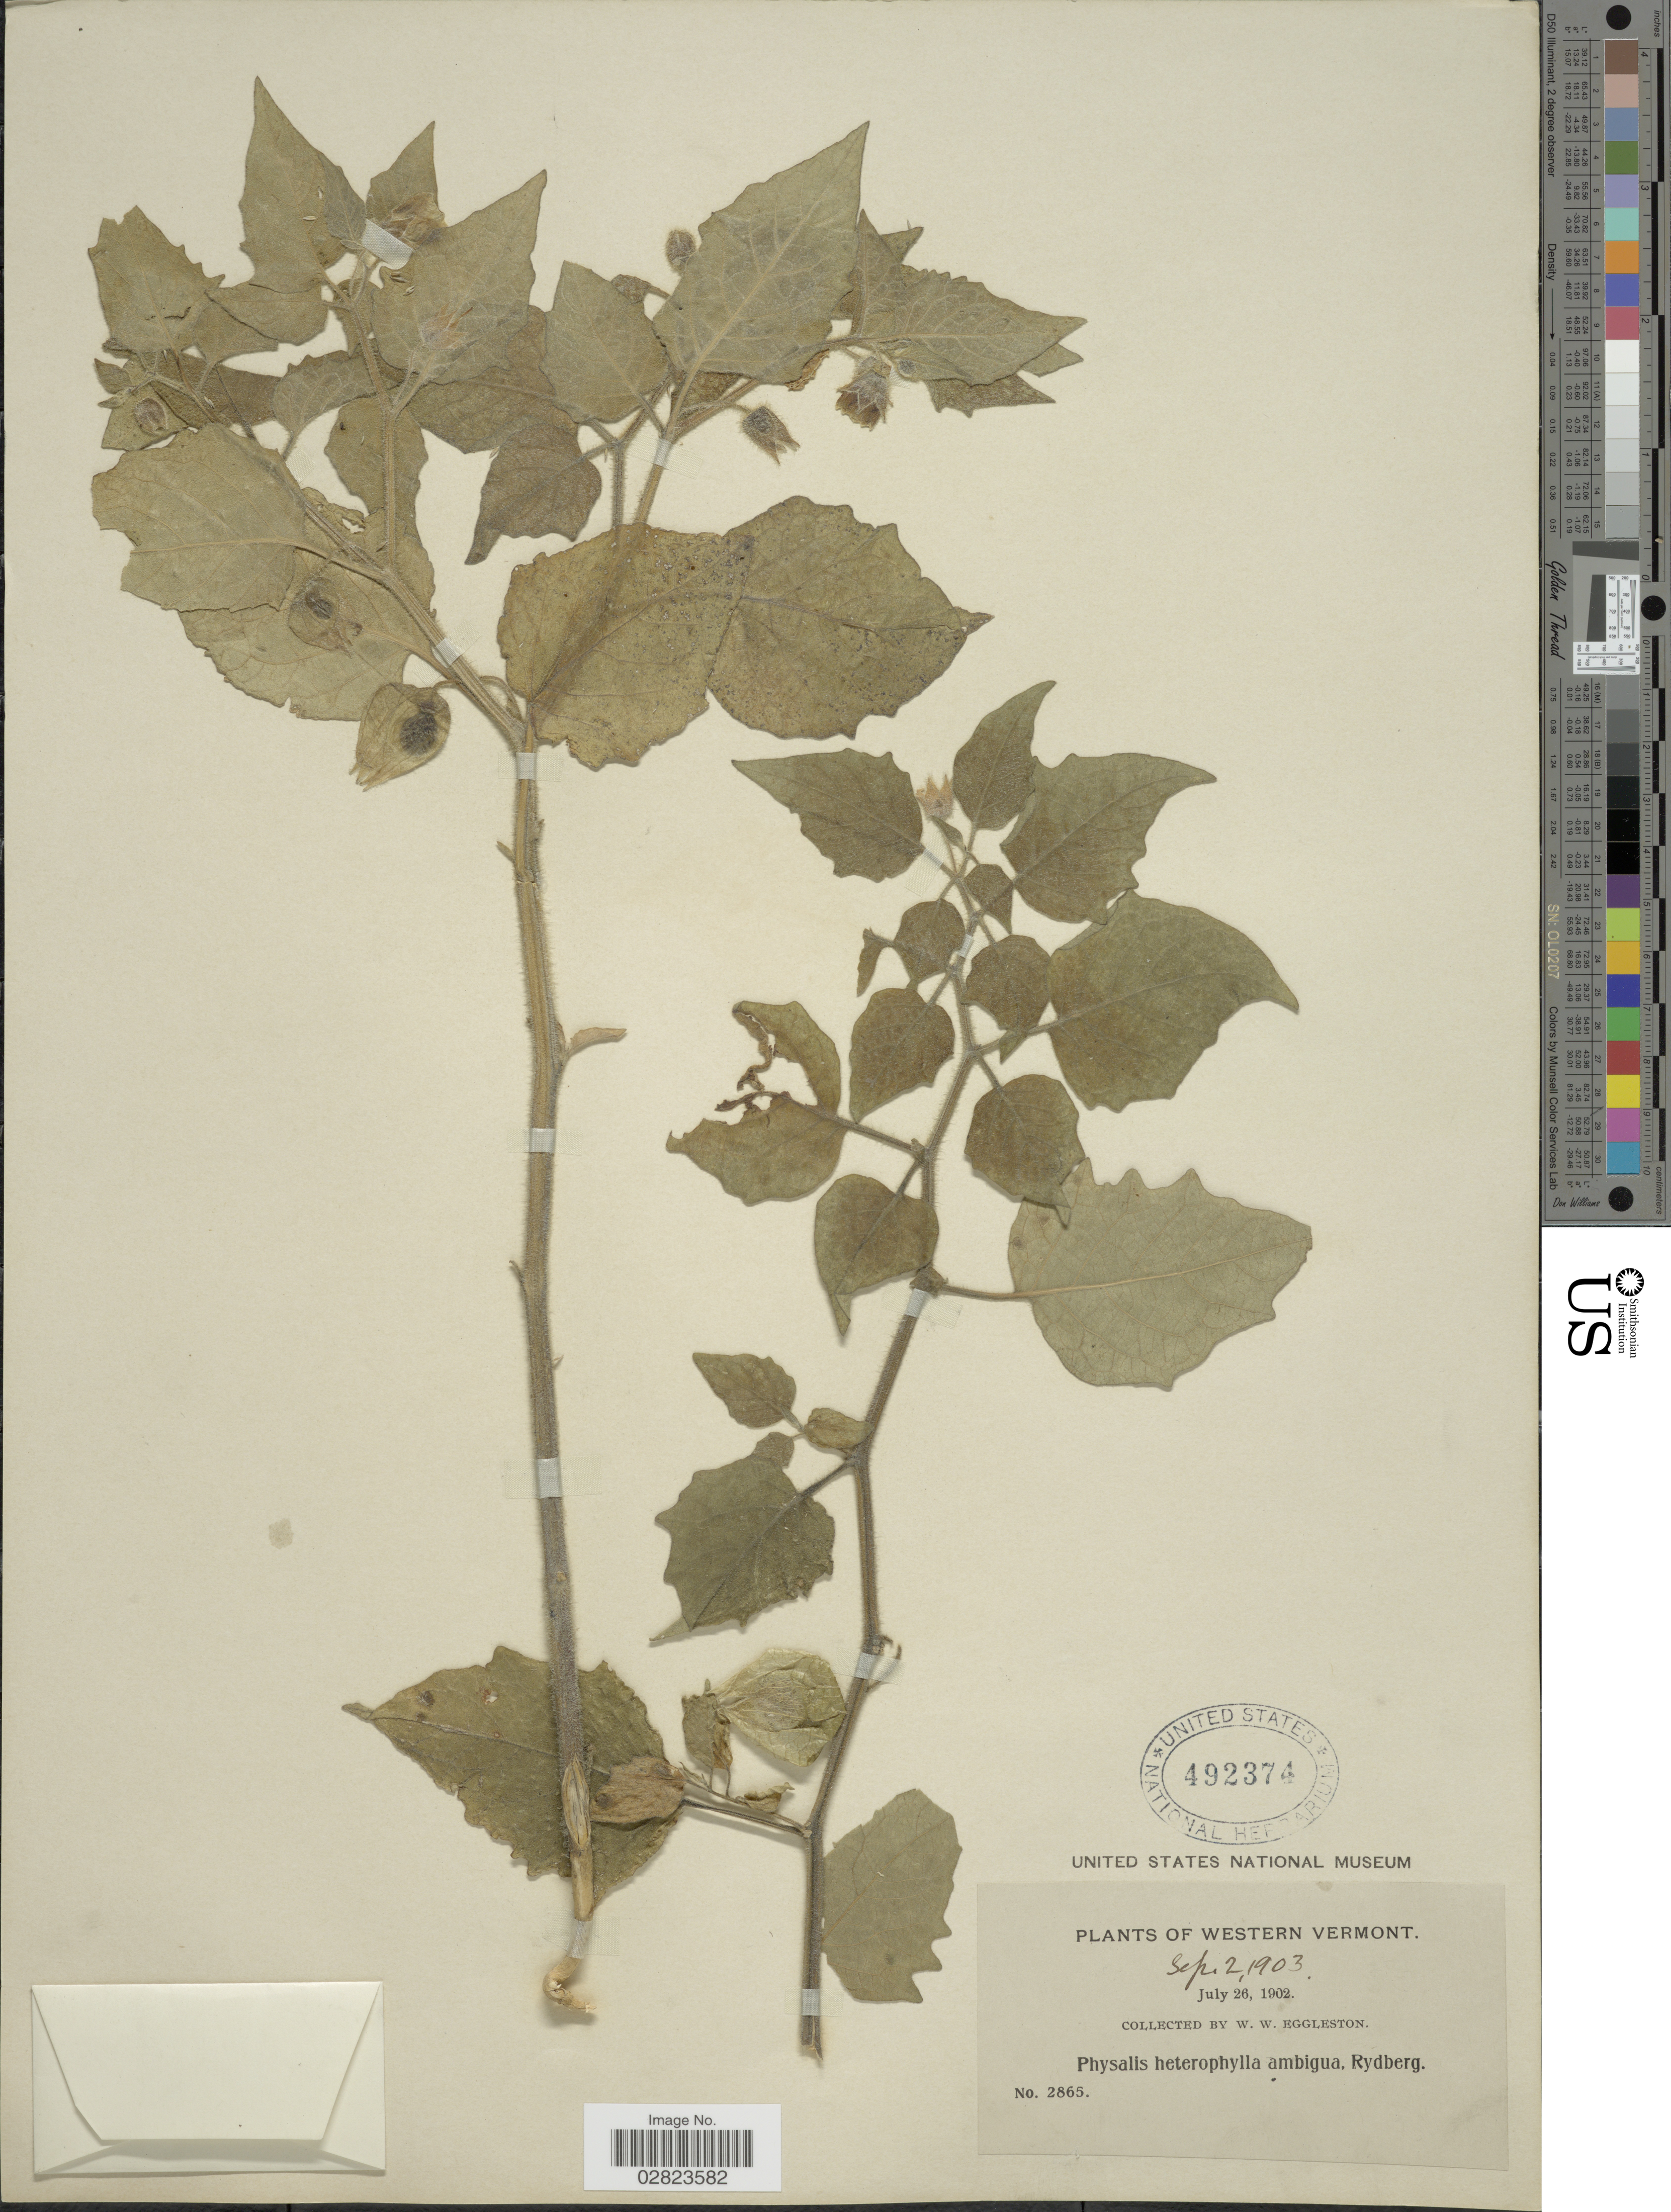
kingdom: Plantae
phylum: Tracheophyta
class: Magnoliopsida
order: Solanales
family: Solanaceae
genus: Physalis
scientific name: Physalis heterophylla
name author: Nees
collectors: W. W. Eggleston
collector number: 2865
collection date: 1902-07-26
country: United States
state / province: Vermont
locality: Western Vermont.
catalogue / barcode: US 492374